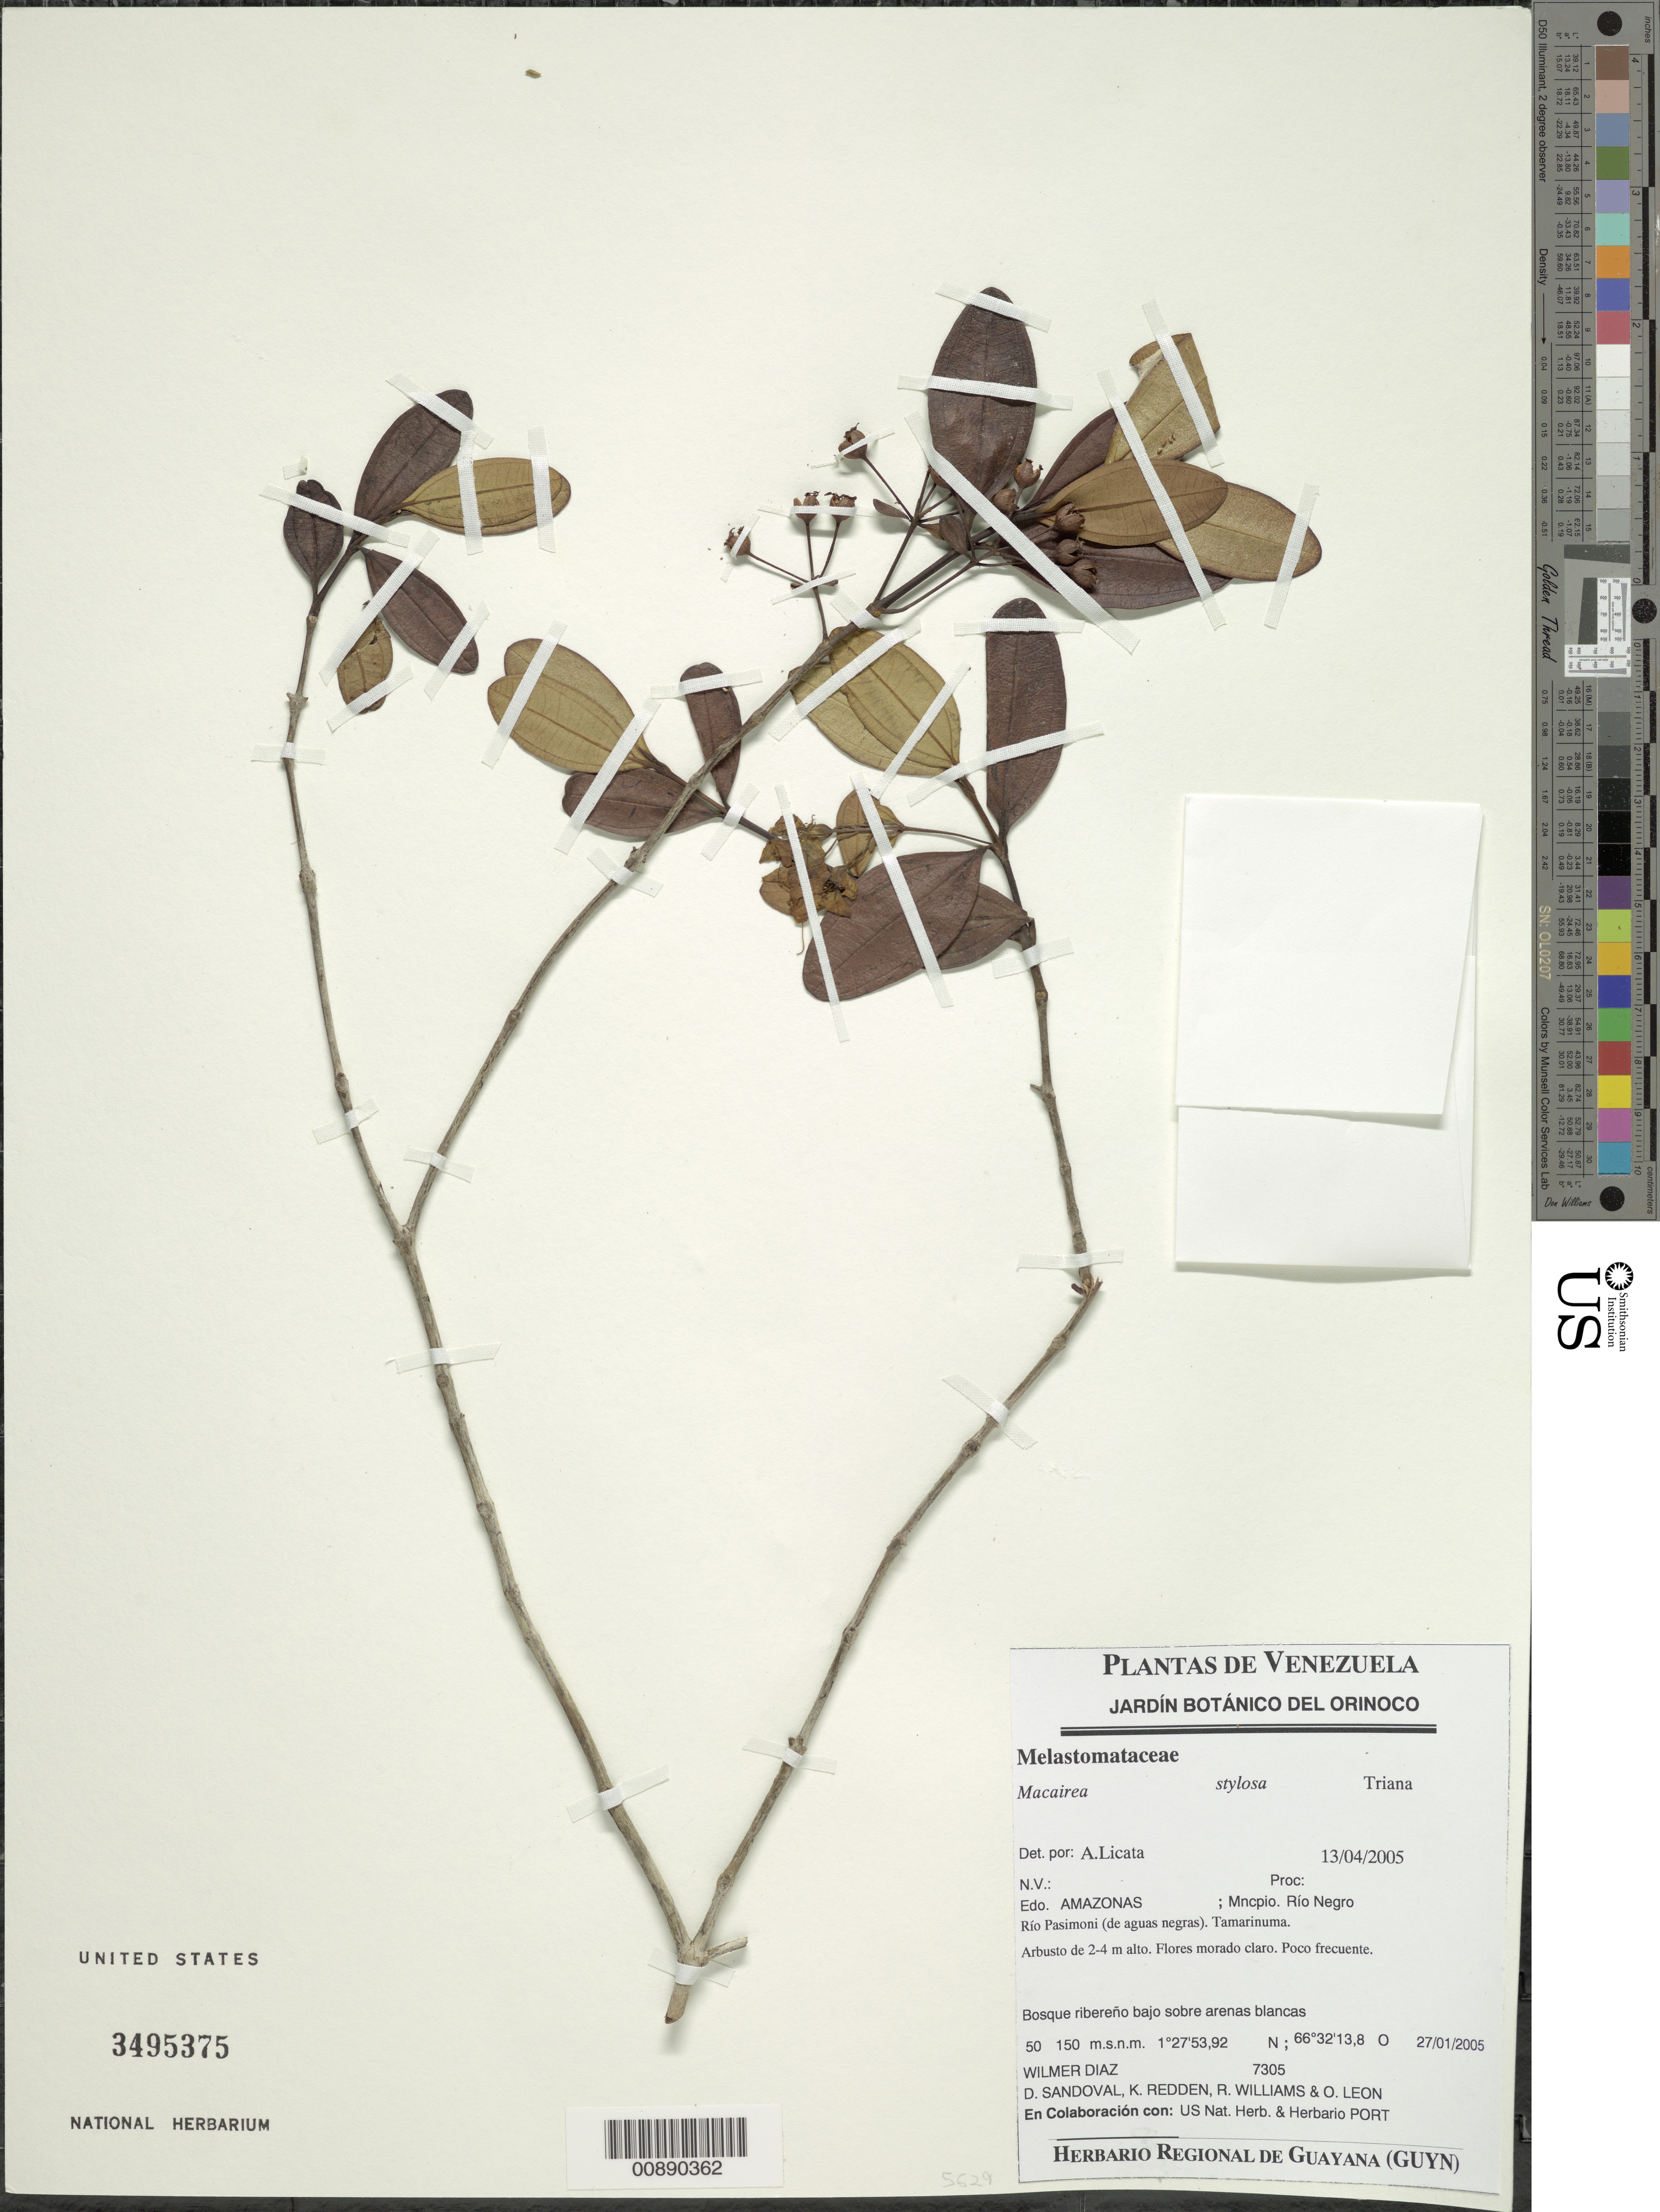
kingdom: Plantae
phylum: Tracheophyta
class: Magnoliopsida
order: Myrtales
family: Melastomataceae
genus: Macairea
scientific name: Macairea stylosa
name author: Triana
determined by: Nunes da Silva, Diego, (RB), Jardim Botanico do Rio de Janeiro - Herbario (BRAZIL)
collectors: W. Díaz P., D. Sandoval, K. M. Redden, R. Williams & O. León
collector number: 7305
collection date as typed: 27-Jan-05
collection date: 2005-01-27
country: Venezuela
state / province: Amazonas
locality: Mun. Río Negro, Río Pasimoni, Tamarinuma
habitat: Bosque ribereño bajo sobre arenas blancas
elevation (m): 50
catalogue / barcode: US 3495375